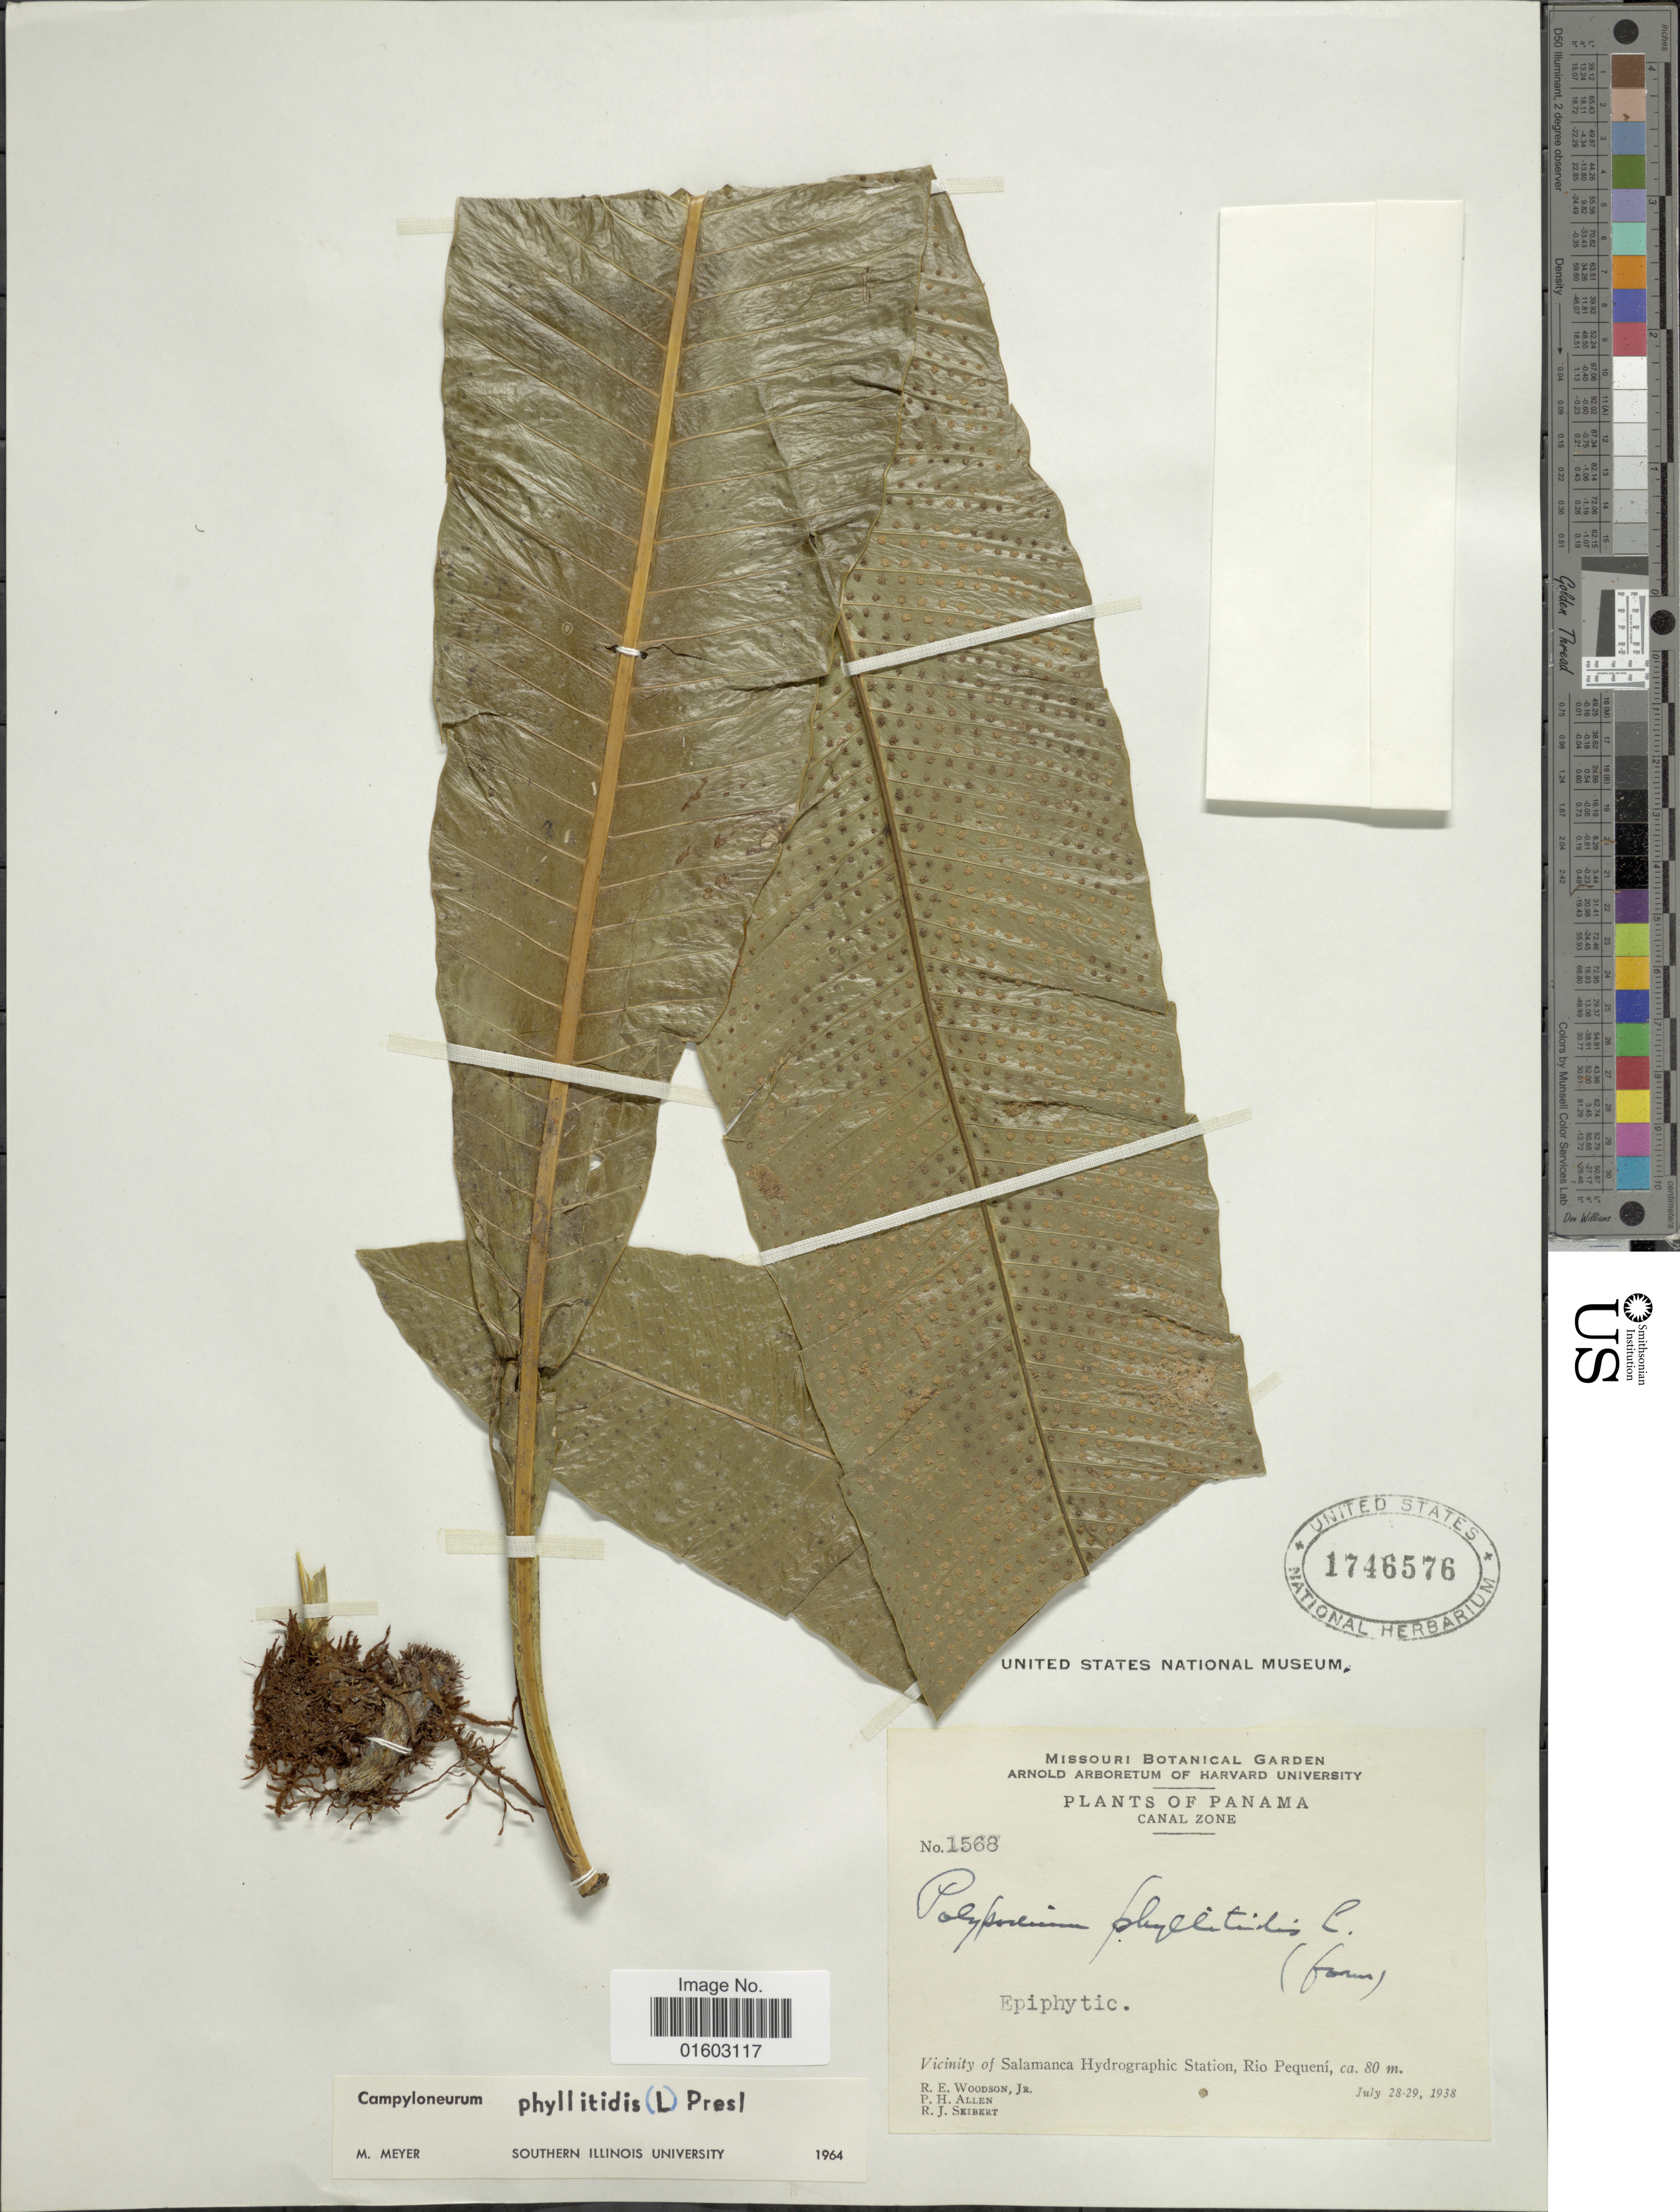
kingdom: Plantae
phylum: Tracheophyta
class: Polypodiopsida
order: Polypodiales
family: Polypodiaceae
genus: Campyloneurum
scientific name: Campyloneurum phyllitidis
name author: (L.) C. Presl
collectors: R. E. Woodson, P. H. Allen & R. J. Seibert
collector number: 1568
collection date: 1938-07-28/1938-07-29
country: Panama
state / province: Colón / Panamá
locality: Canal Zone. Vicinity of Salamanca Hydrographic Station, Rio Piqueni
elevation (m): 80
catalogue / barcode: US 1746576